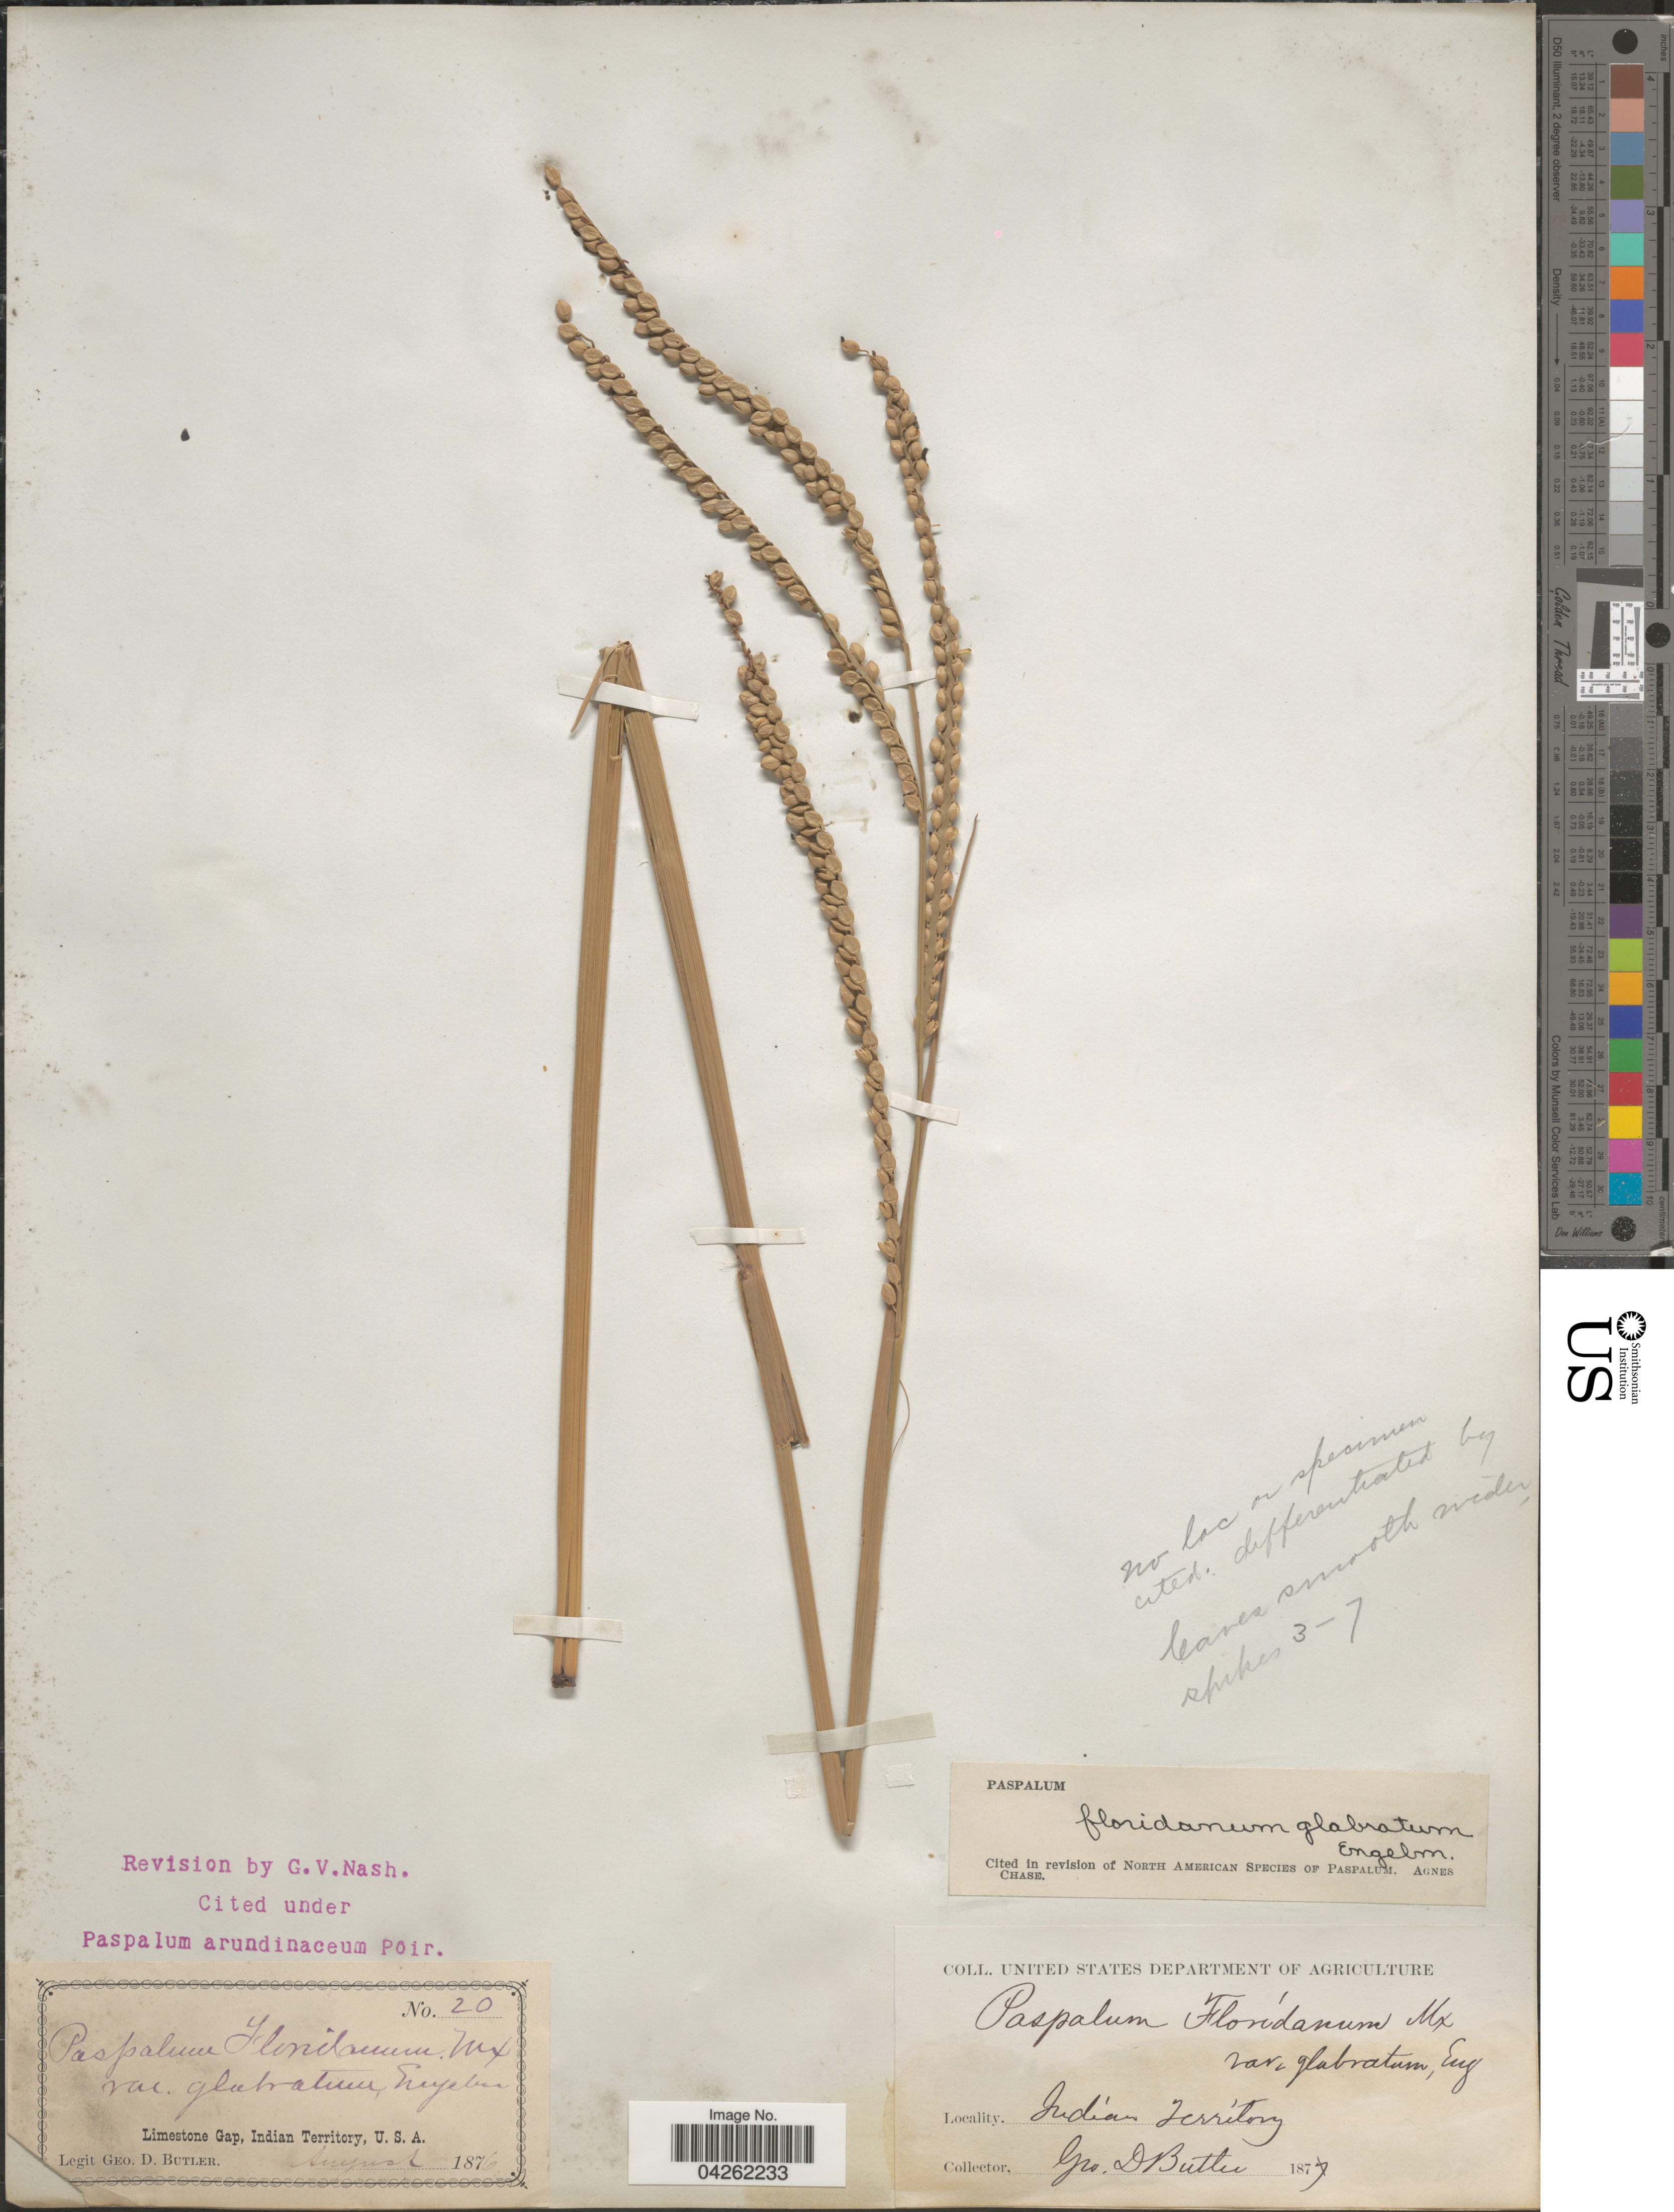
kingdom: Plantae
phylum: Tracheophyta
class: Liliopsida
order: Poales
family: Poaceae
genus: Paspalum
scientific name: Paspalum floridanum var. glabratum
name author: Engelm. ex Vasey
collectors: G. D. Butler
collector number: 20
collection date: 1876-08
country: United States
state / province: Oklahoma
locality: Limestone Gap, Indian Territory.